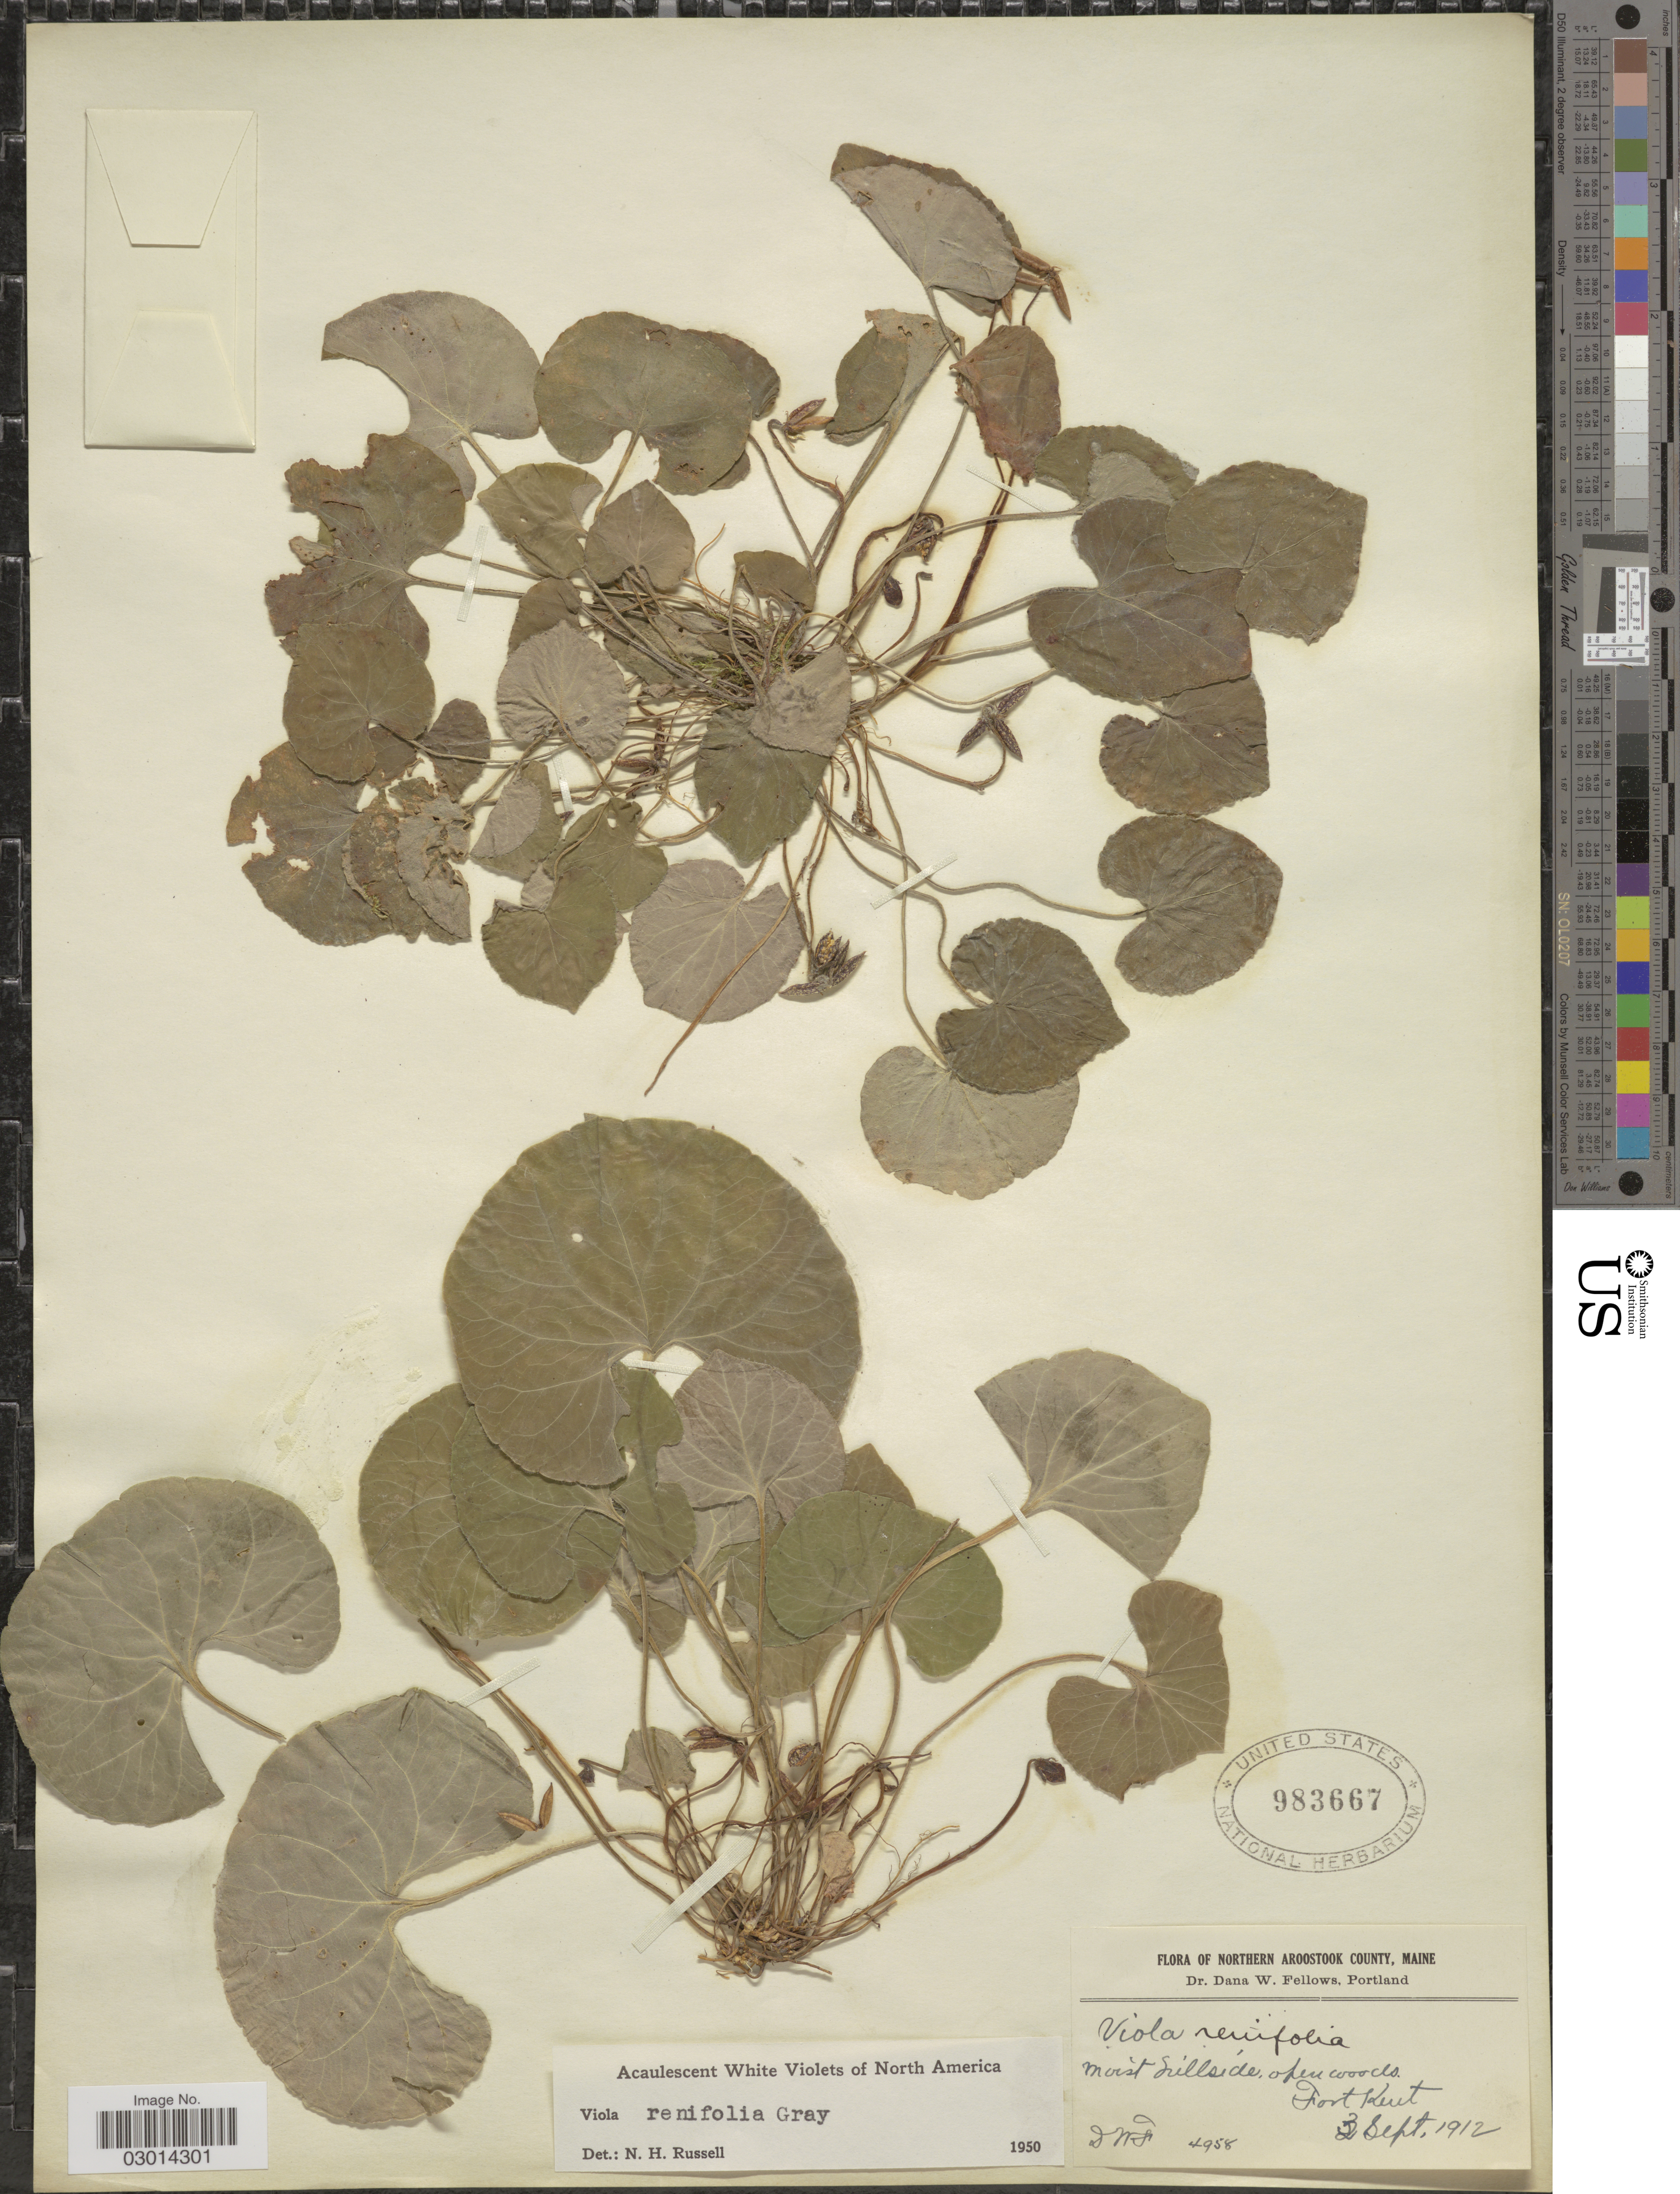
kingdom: Plantae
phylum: Tracheophyta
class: Magnoliopsida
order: Malpighiales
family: Violaceae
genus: Viola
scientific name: Viola renifolia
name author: A. Gray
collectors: D. W. Fellows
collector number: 4958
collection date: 1912-09-03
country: United States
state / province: Maine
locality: Northern Aroostook County. Fort Kent.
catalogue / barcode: US 983667